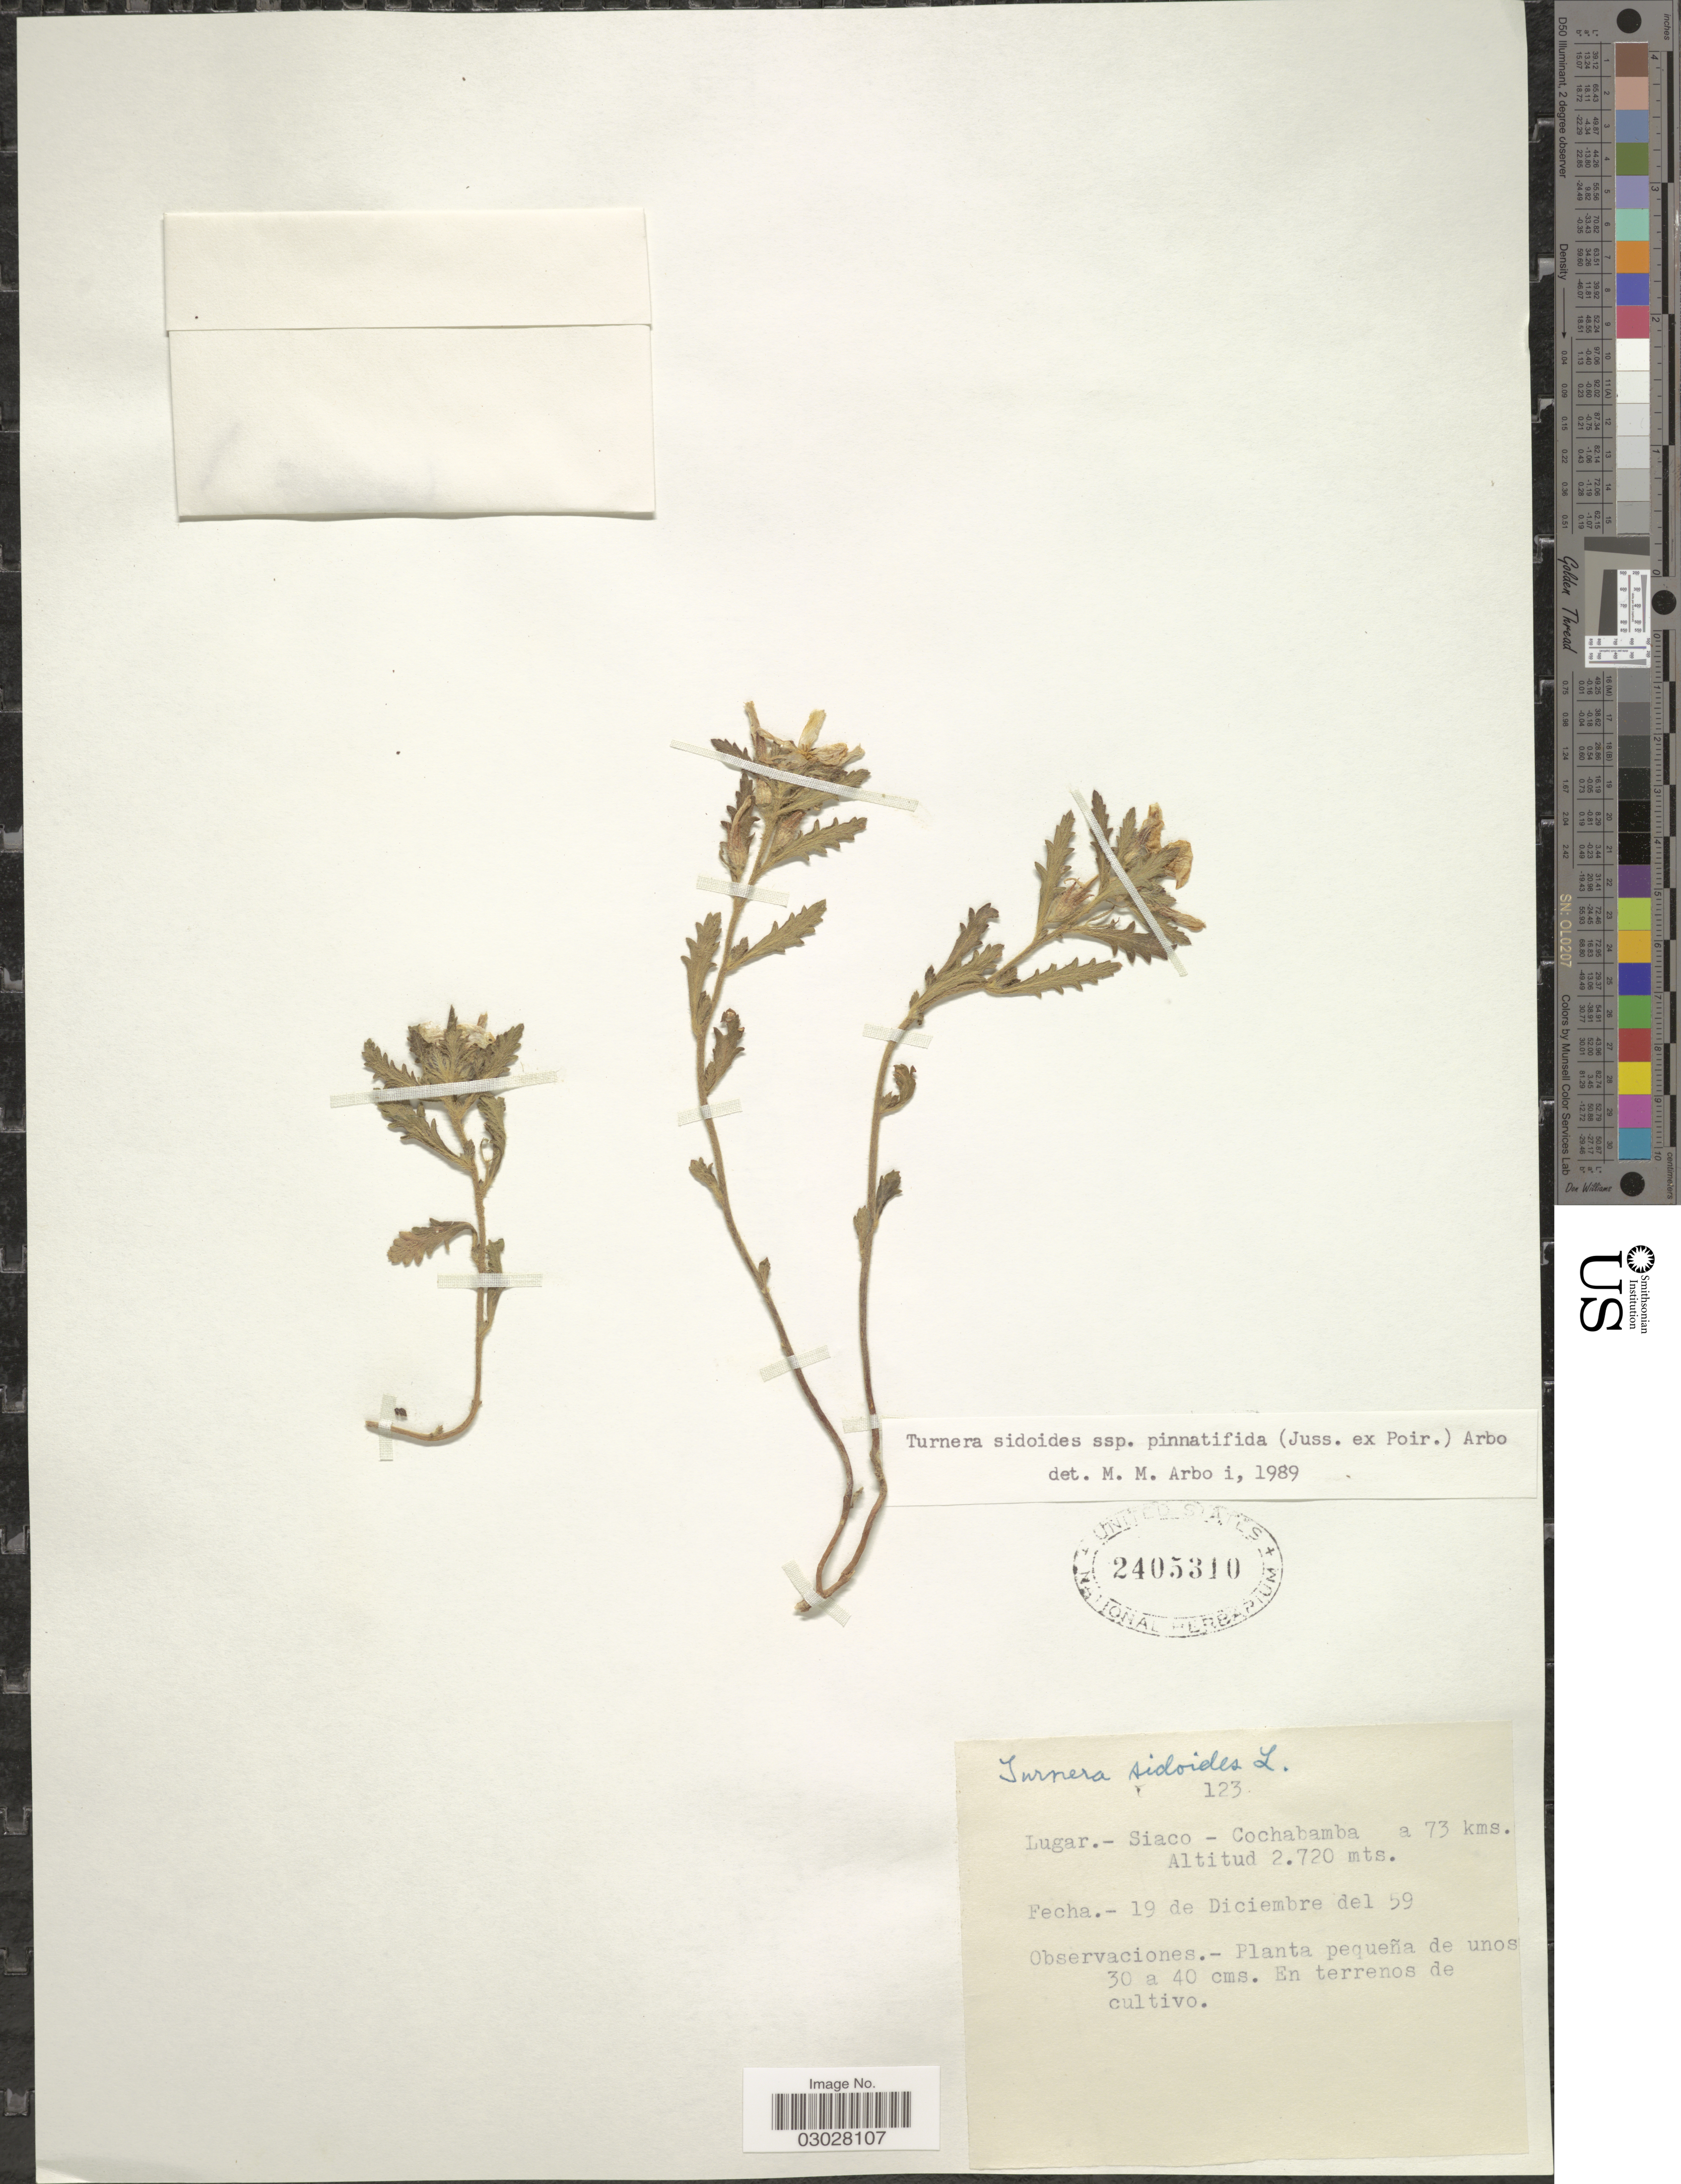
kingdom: Plantae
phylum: Tracheophyta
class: Magnoliopsida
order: Malpighiales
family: Turneraceae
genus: Turnera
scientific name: Turnera sidoides subsp. pinnatifida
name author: (Juss. ex Poir.) Arbo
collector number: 123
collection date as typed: Transcribed d/m/y: 19/12/59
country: Bolivia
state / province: Cochabamba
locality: Siaco - Cochabamba a 73 kms.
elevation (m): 2720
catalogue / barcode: US 2405310